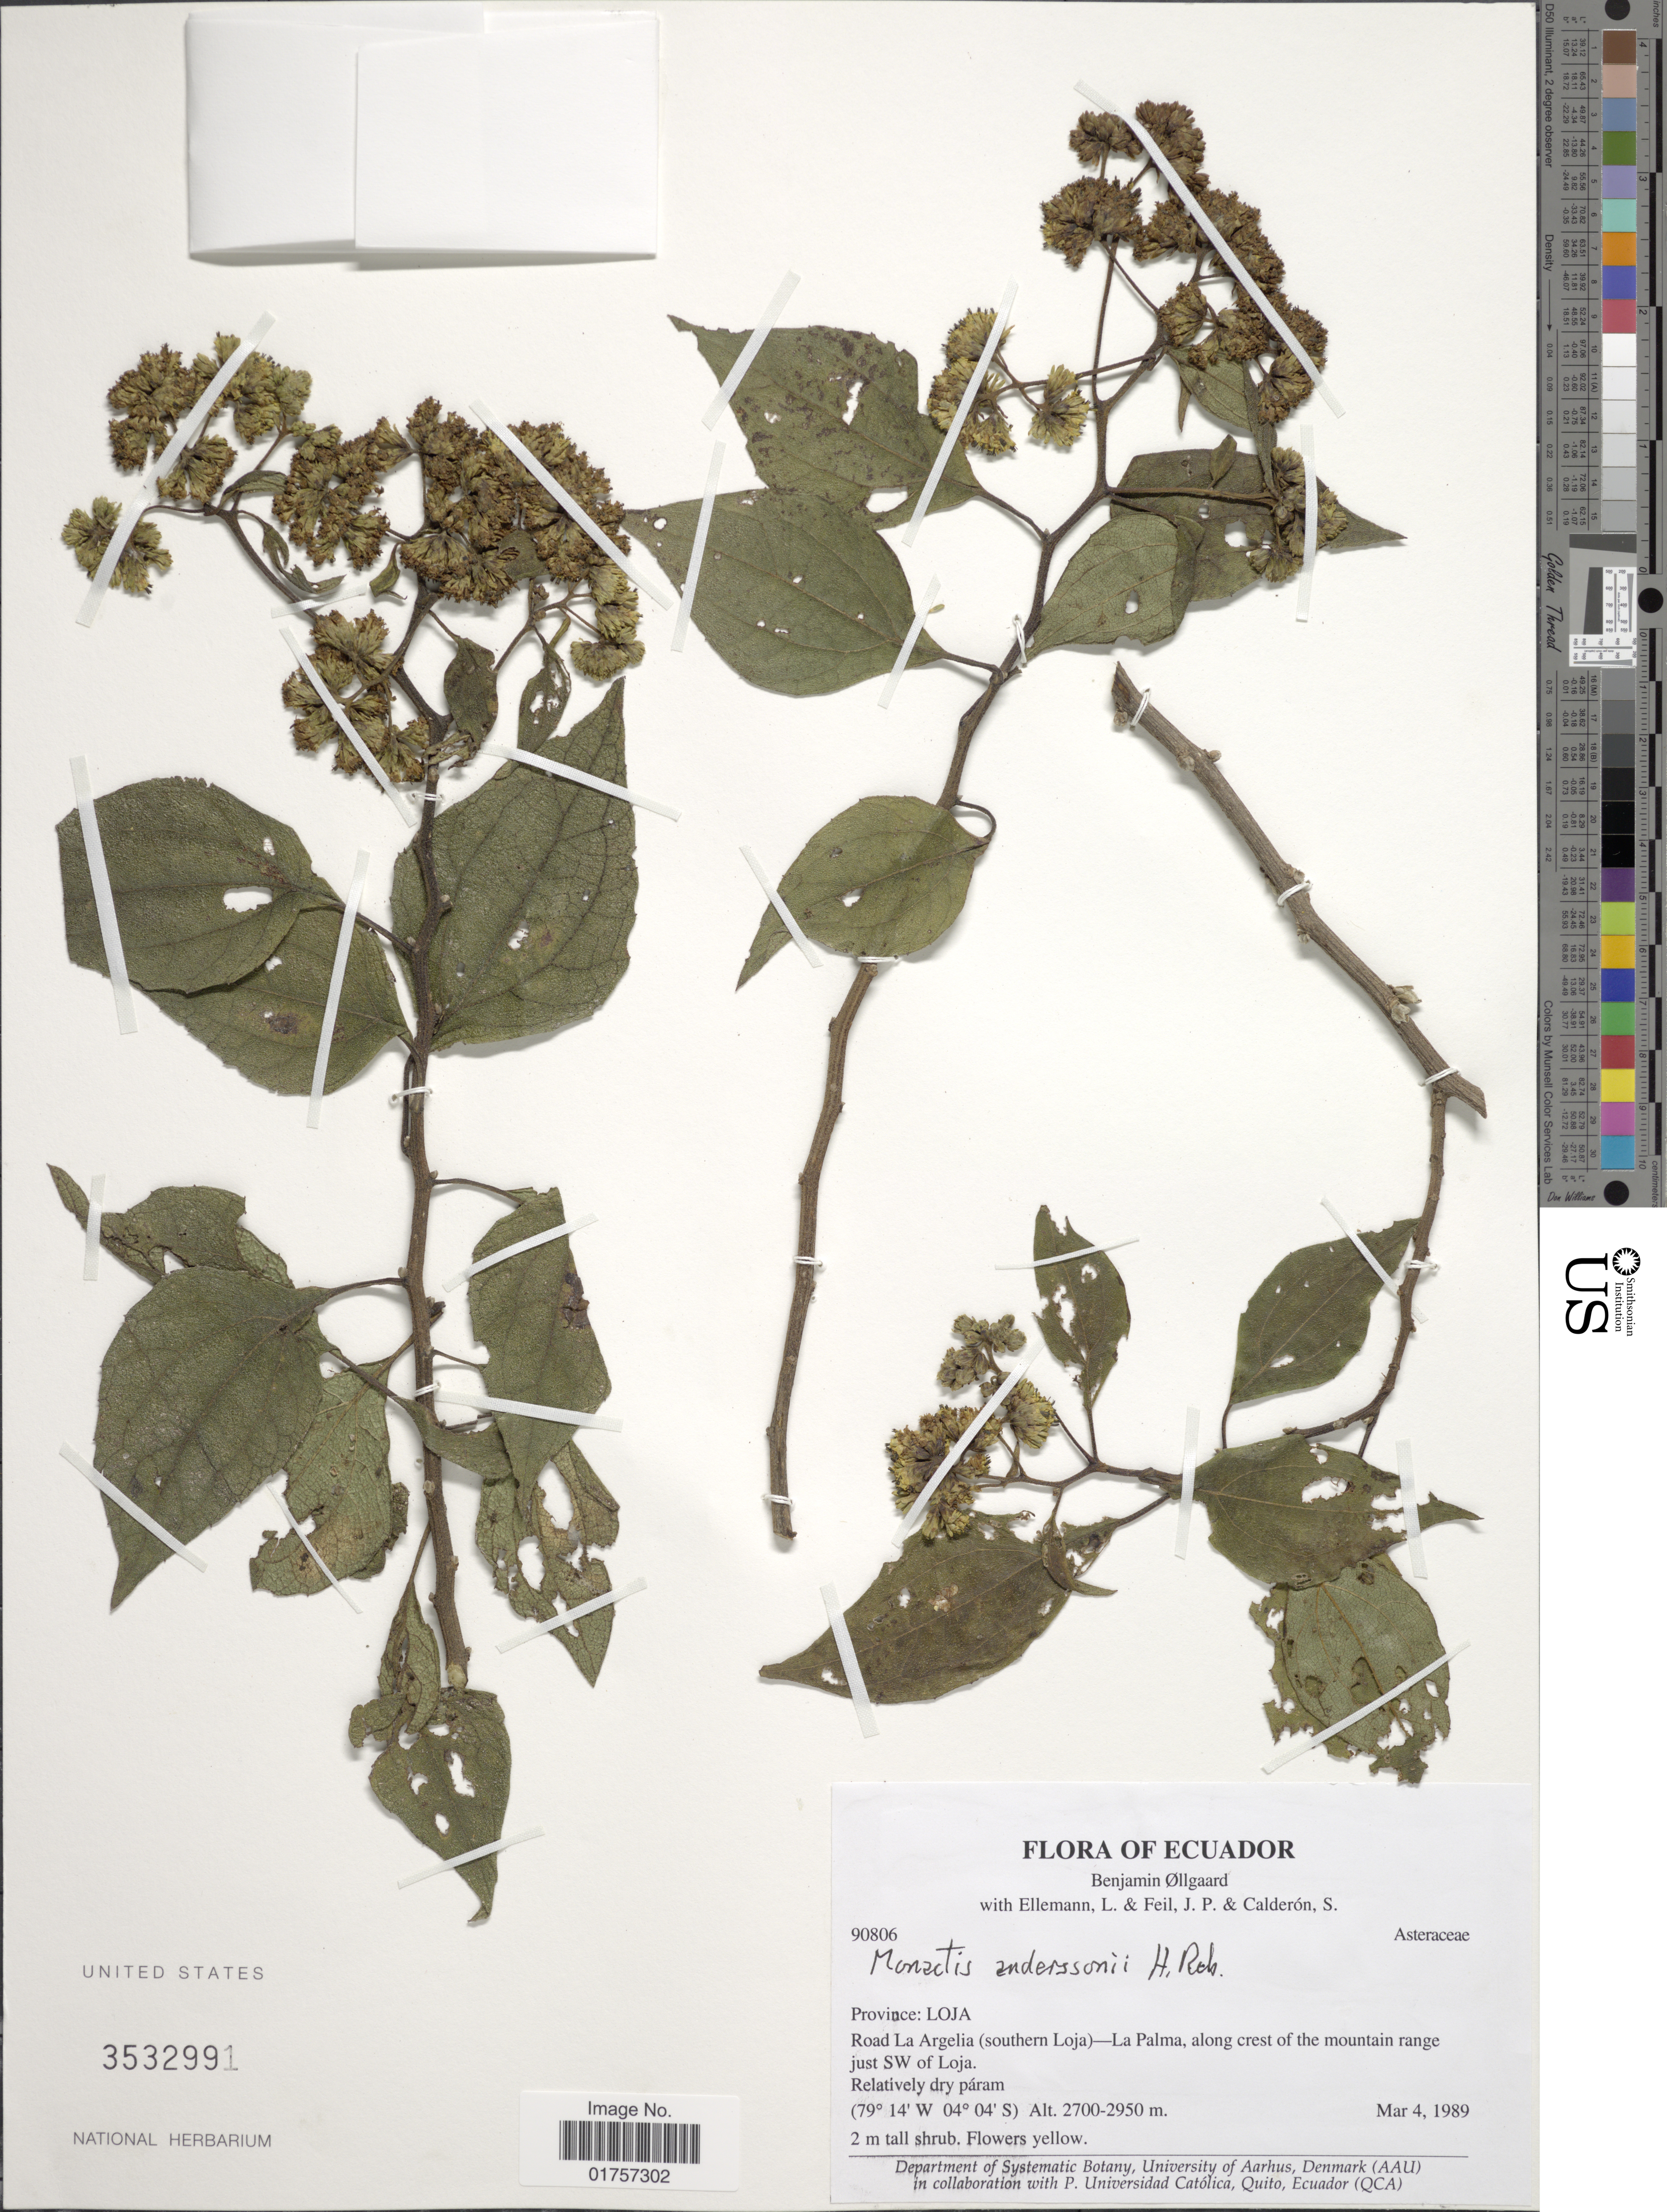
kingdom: Plantae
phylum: Tracheophyta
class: Magnoliopsida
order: Asterales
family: Asteraceae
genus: Monactis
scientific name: Monactis anderssoni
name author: H. Rob.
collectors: B. Øllgaard, L. Ellemann, J. Feil & S. Calderón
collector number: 90806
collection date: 1898-03-04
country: Ecuador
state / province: Loja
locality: Road La Argelia (southern Loja)-La Palma, along crest of the mountain range just SW of Loja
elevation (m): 2700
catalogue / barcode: US 3532991